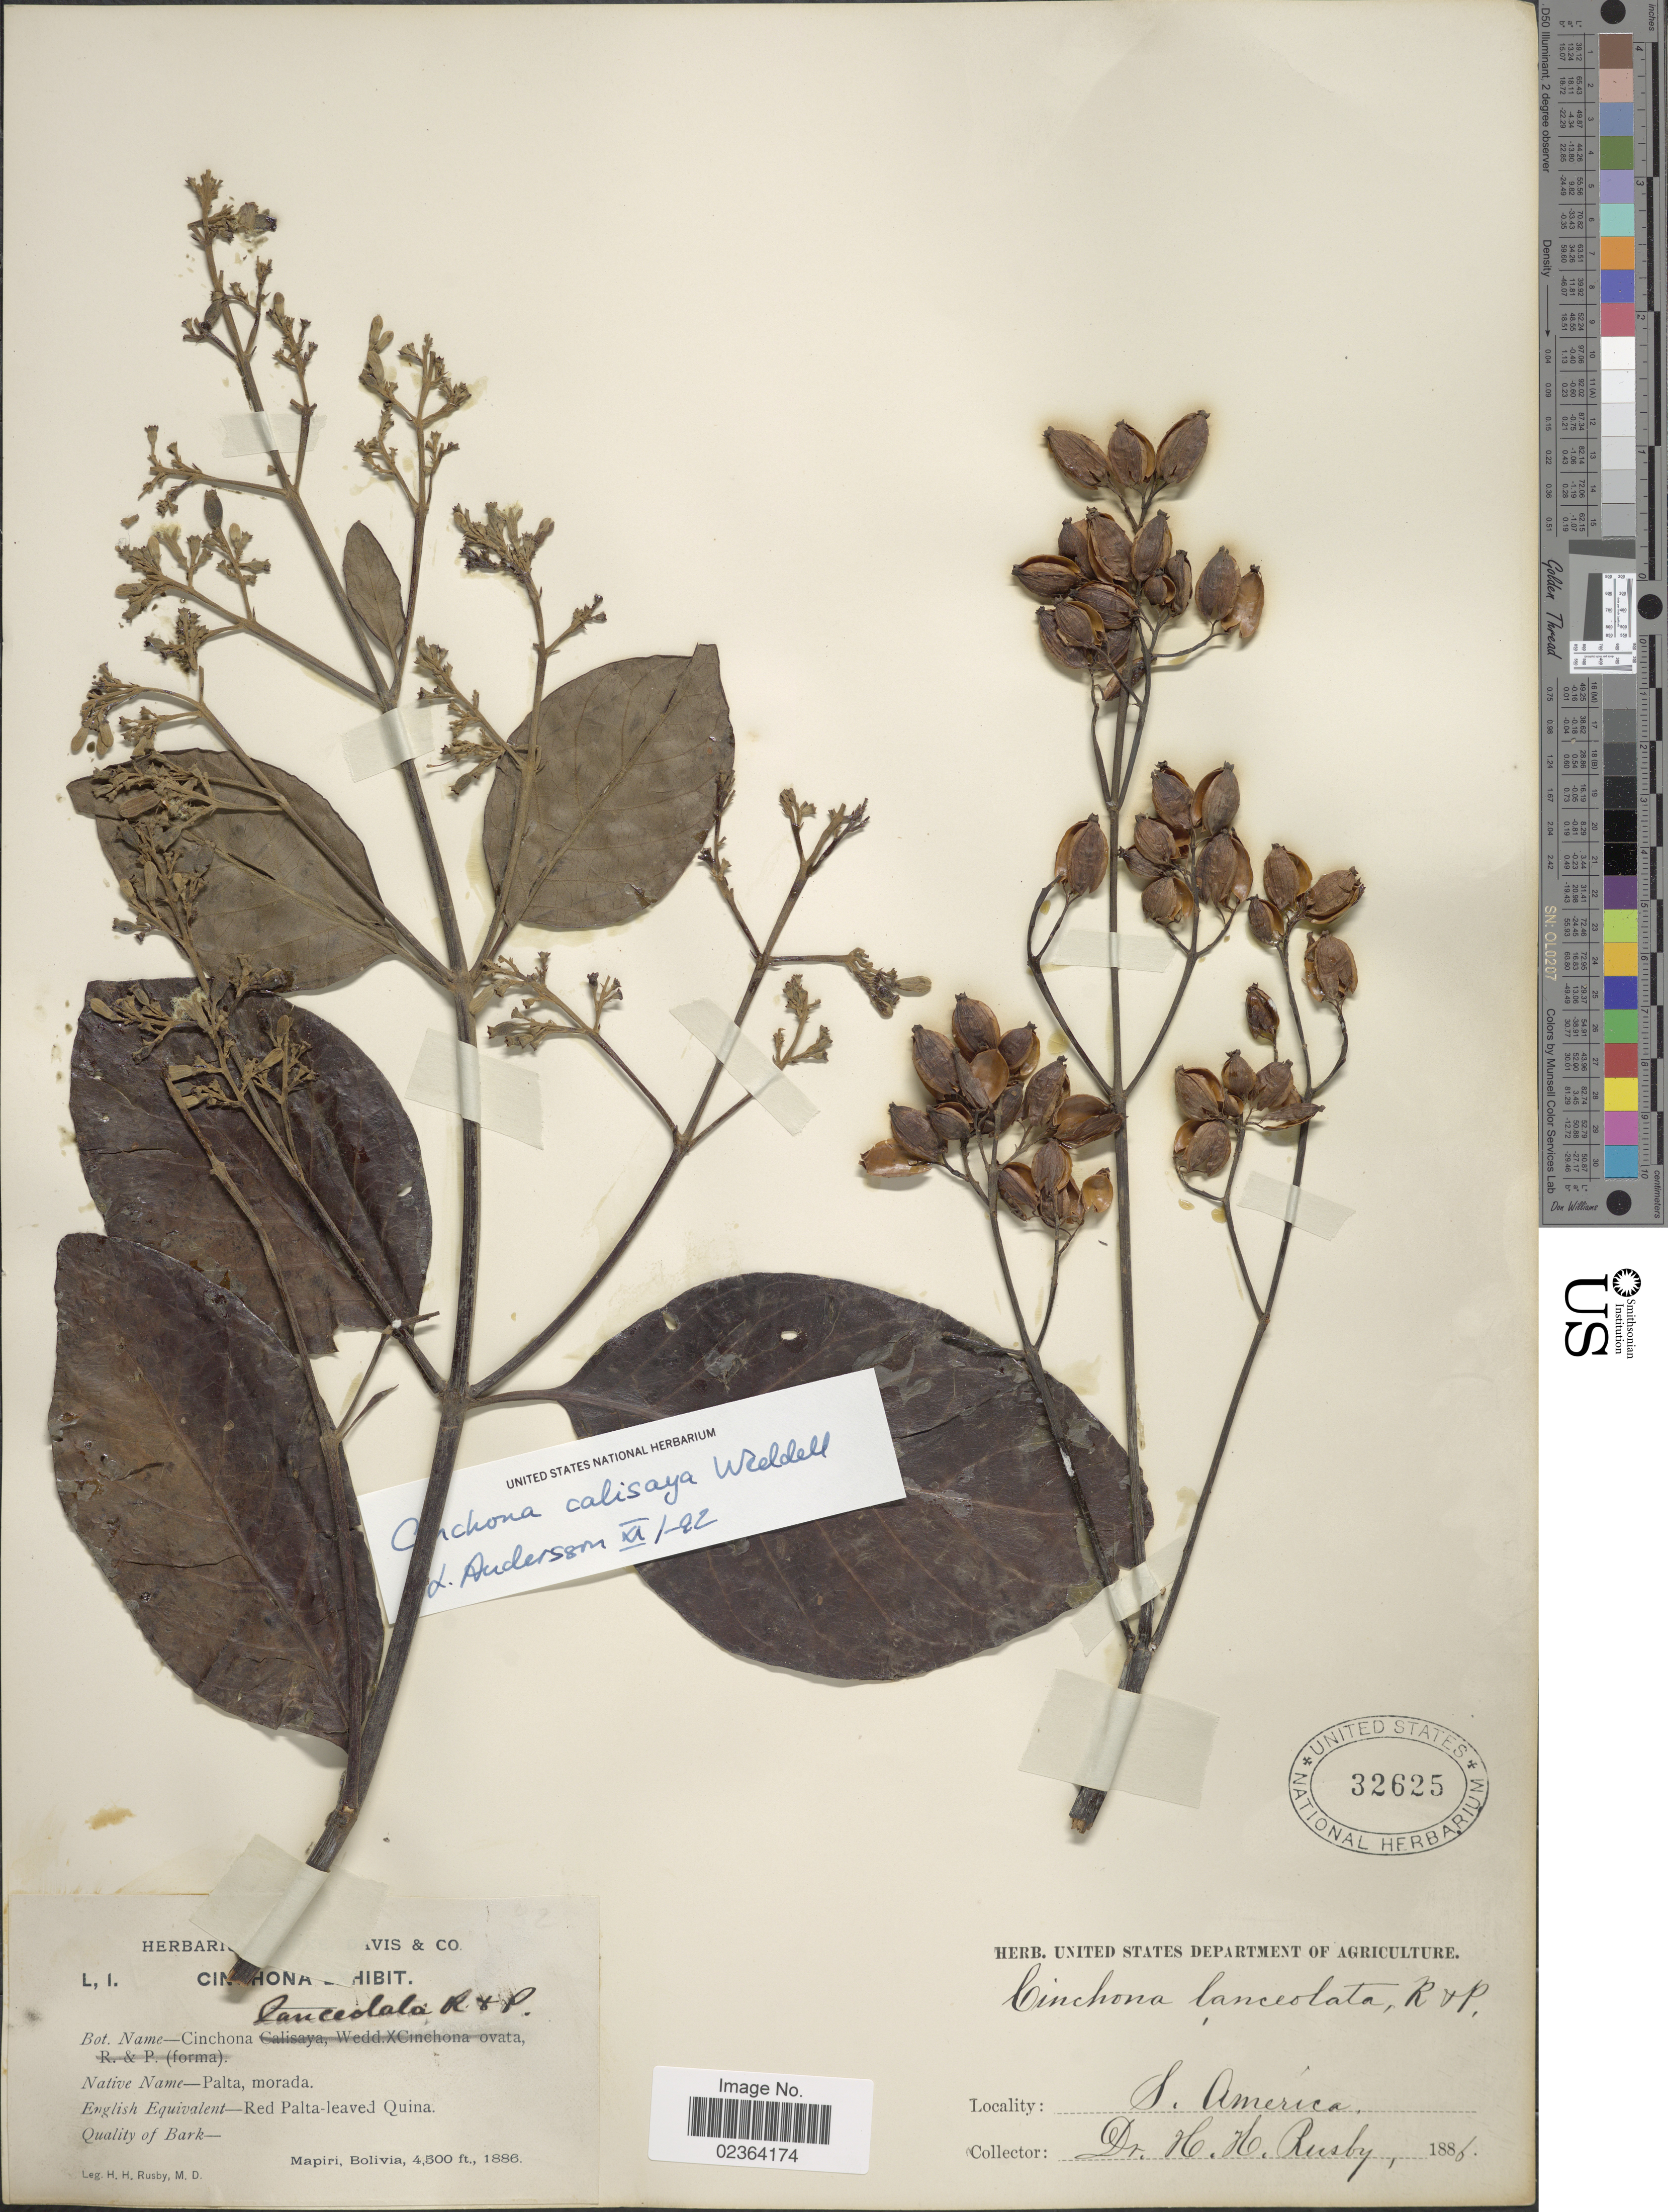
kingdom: Plantae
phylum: Tracheophyta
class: Magnoliopsida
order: Gentianales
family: Rubiaceae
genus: Cinchona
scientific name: Cinchona calisaya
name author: Wedd.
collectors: H. H. Rusby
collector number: L, 1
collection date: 1886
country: Bolivia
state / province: La Páz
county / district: Larecaja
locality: Mapiri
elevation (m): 1372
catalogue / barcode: US 32625